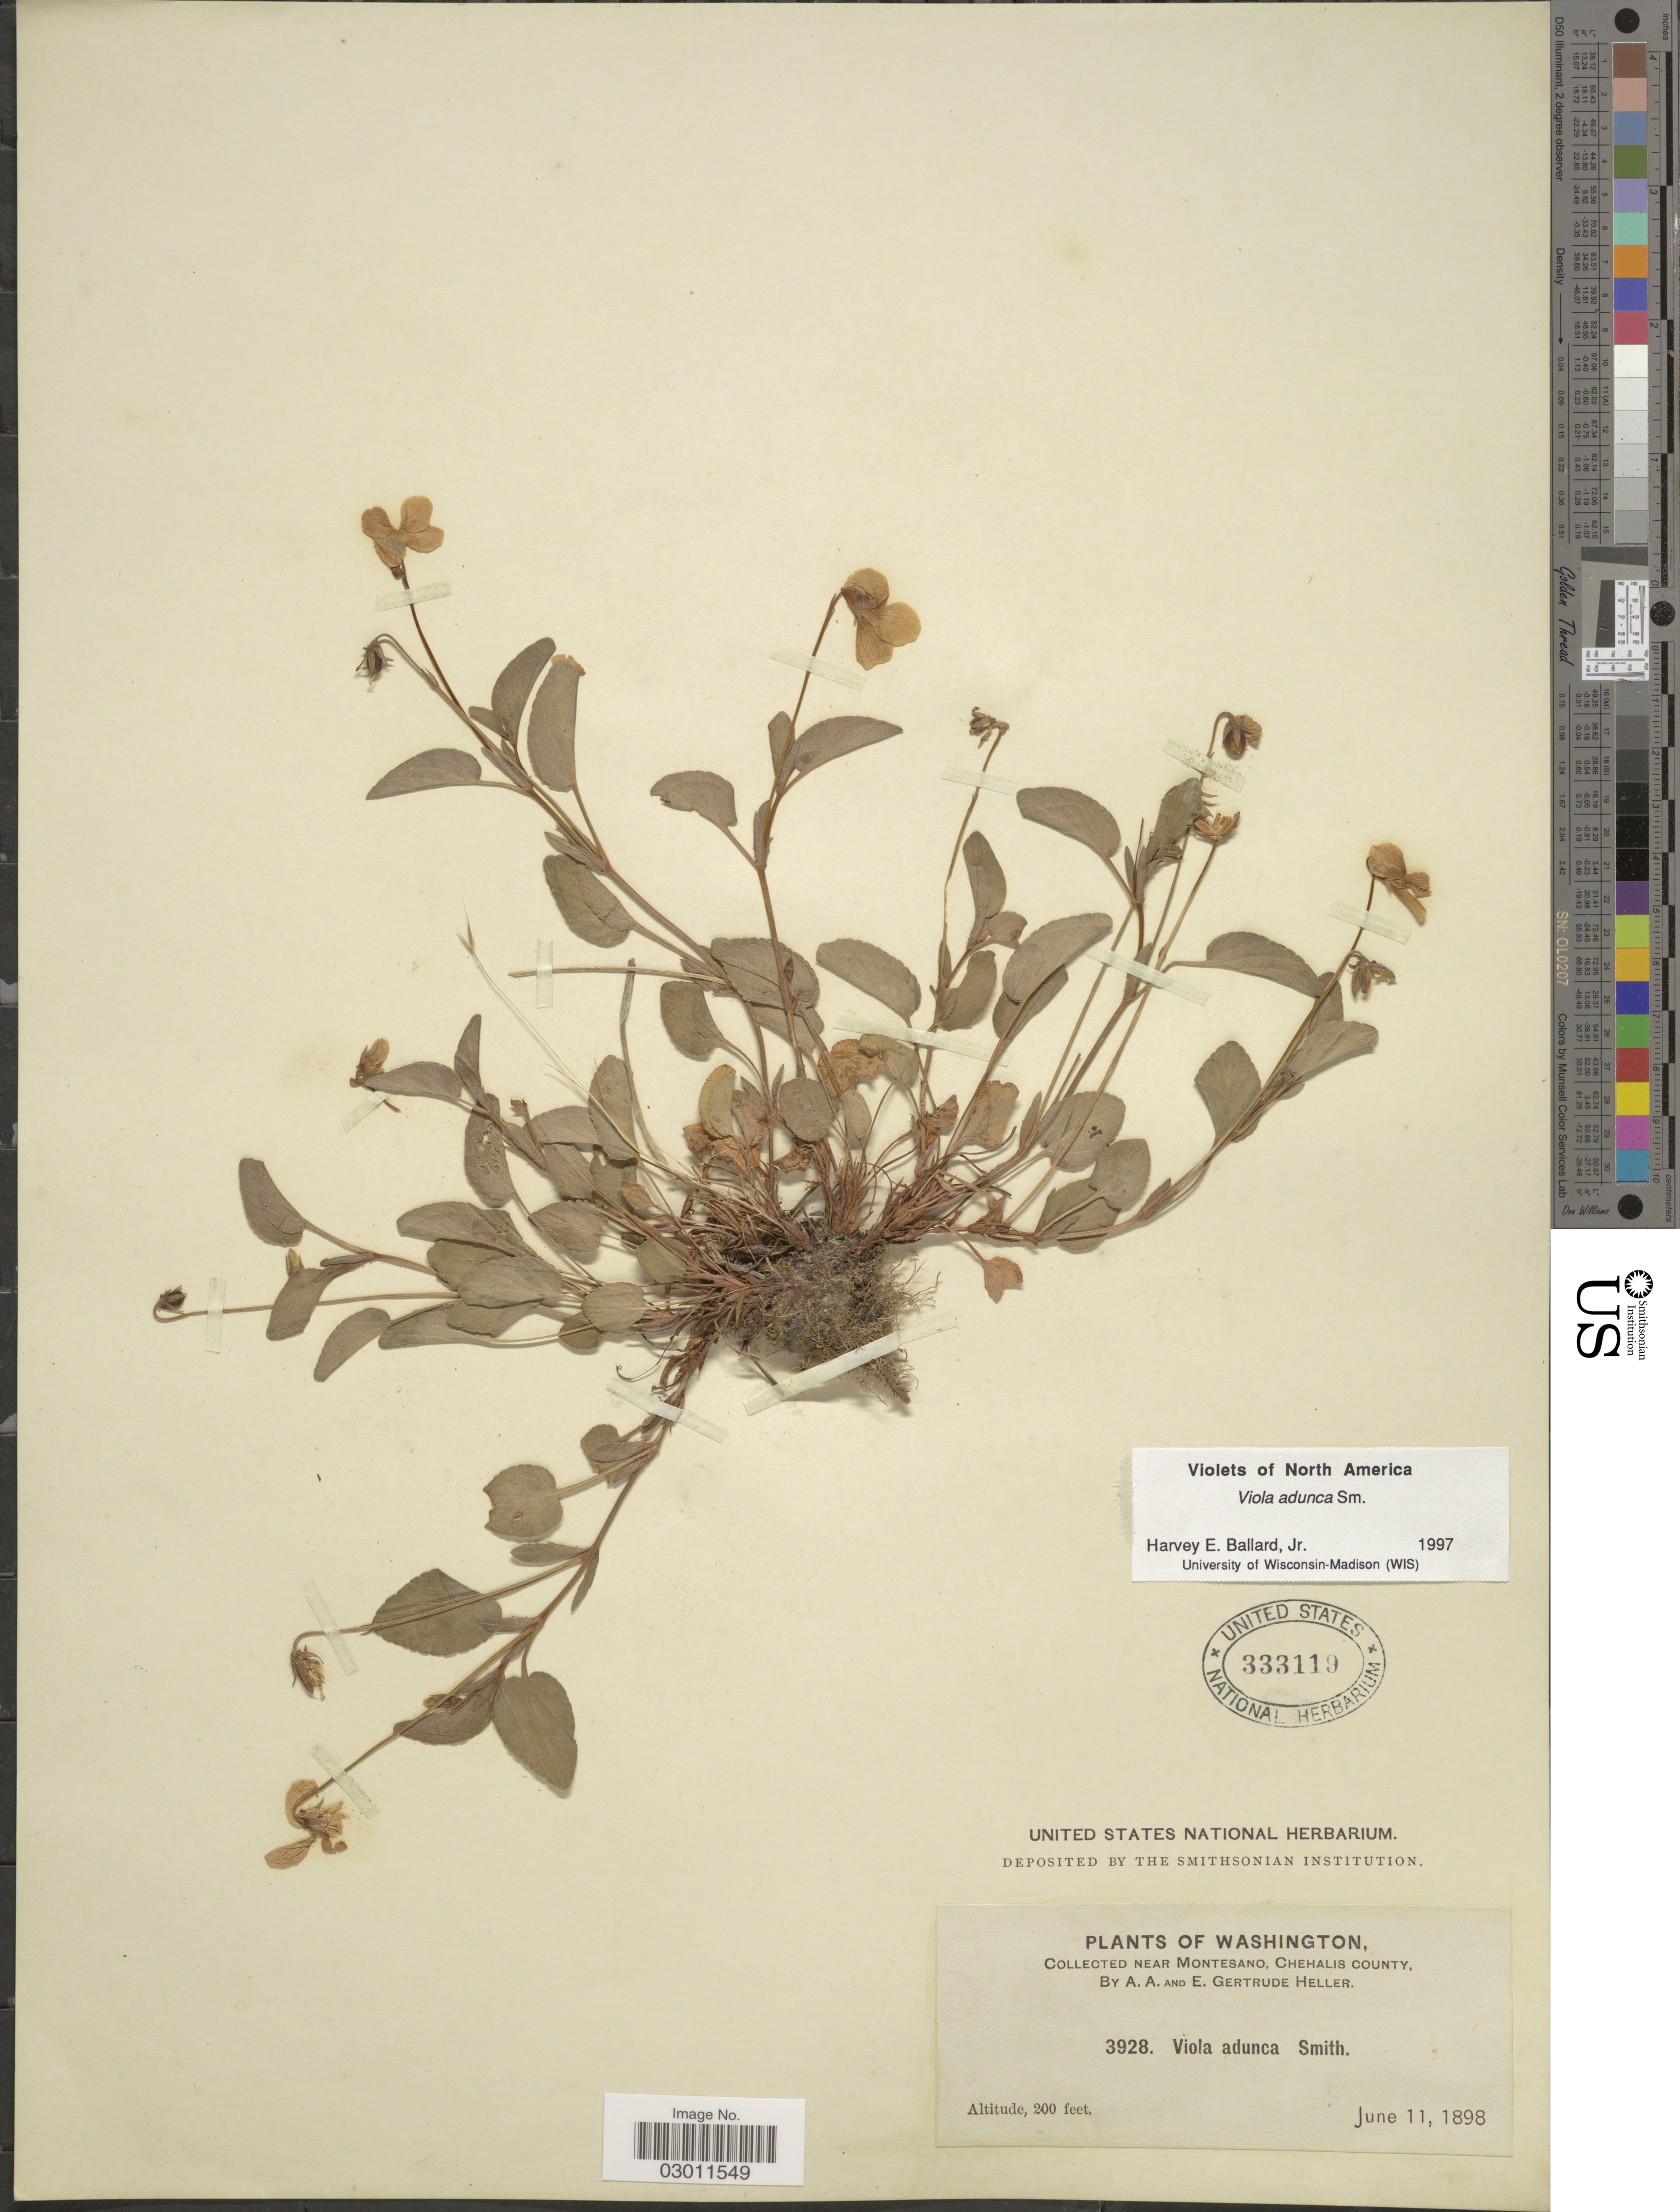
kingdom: Plantae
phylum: Tracheophyta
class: Magnoliopsida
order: Malpighiales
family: Violaceae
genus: Viola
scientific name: Viola adunca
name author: Sm.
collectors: A. A. Heller & E. G. Heller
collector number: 3928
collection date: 1898-06-11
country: United States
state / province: Washington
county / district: Grays Harbor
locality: Near Montesano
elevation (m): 61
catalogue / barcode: US 333119